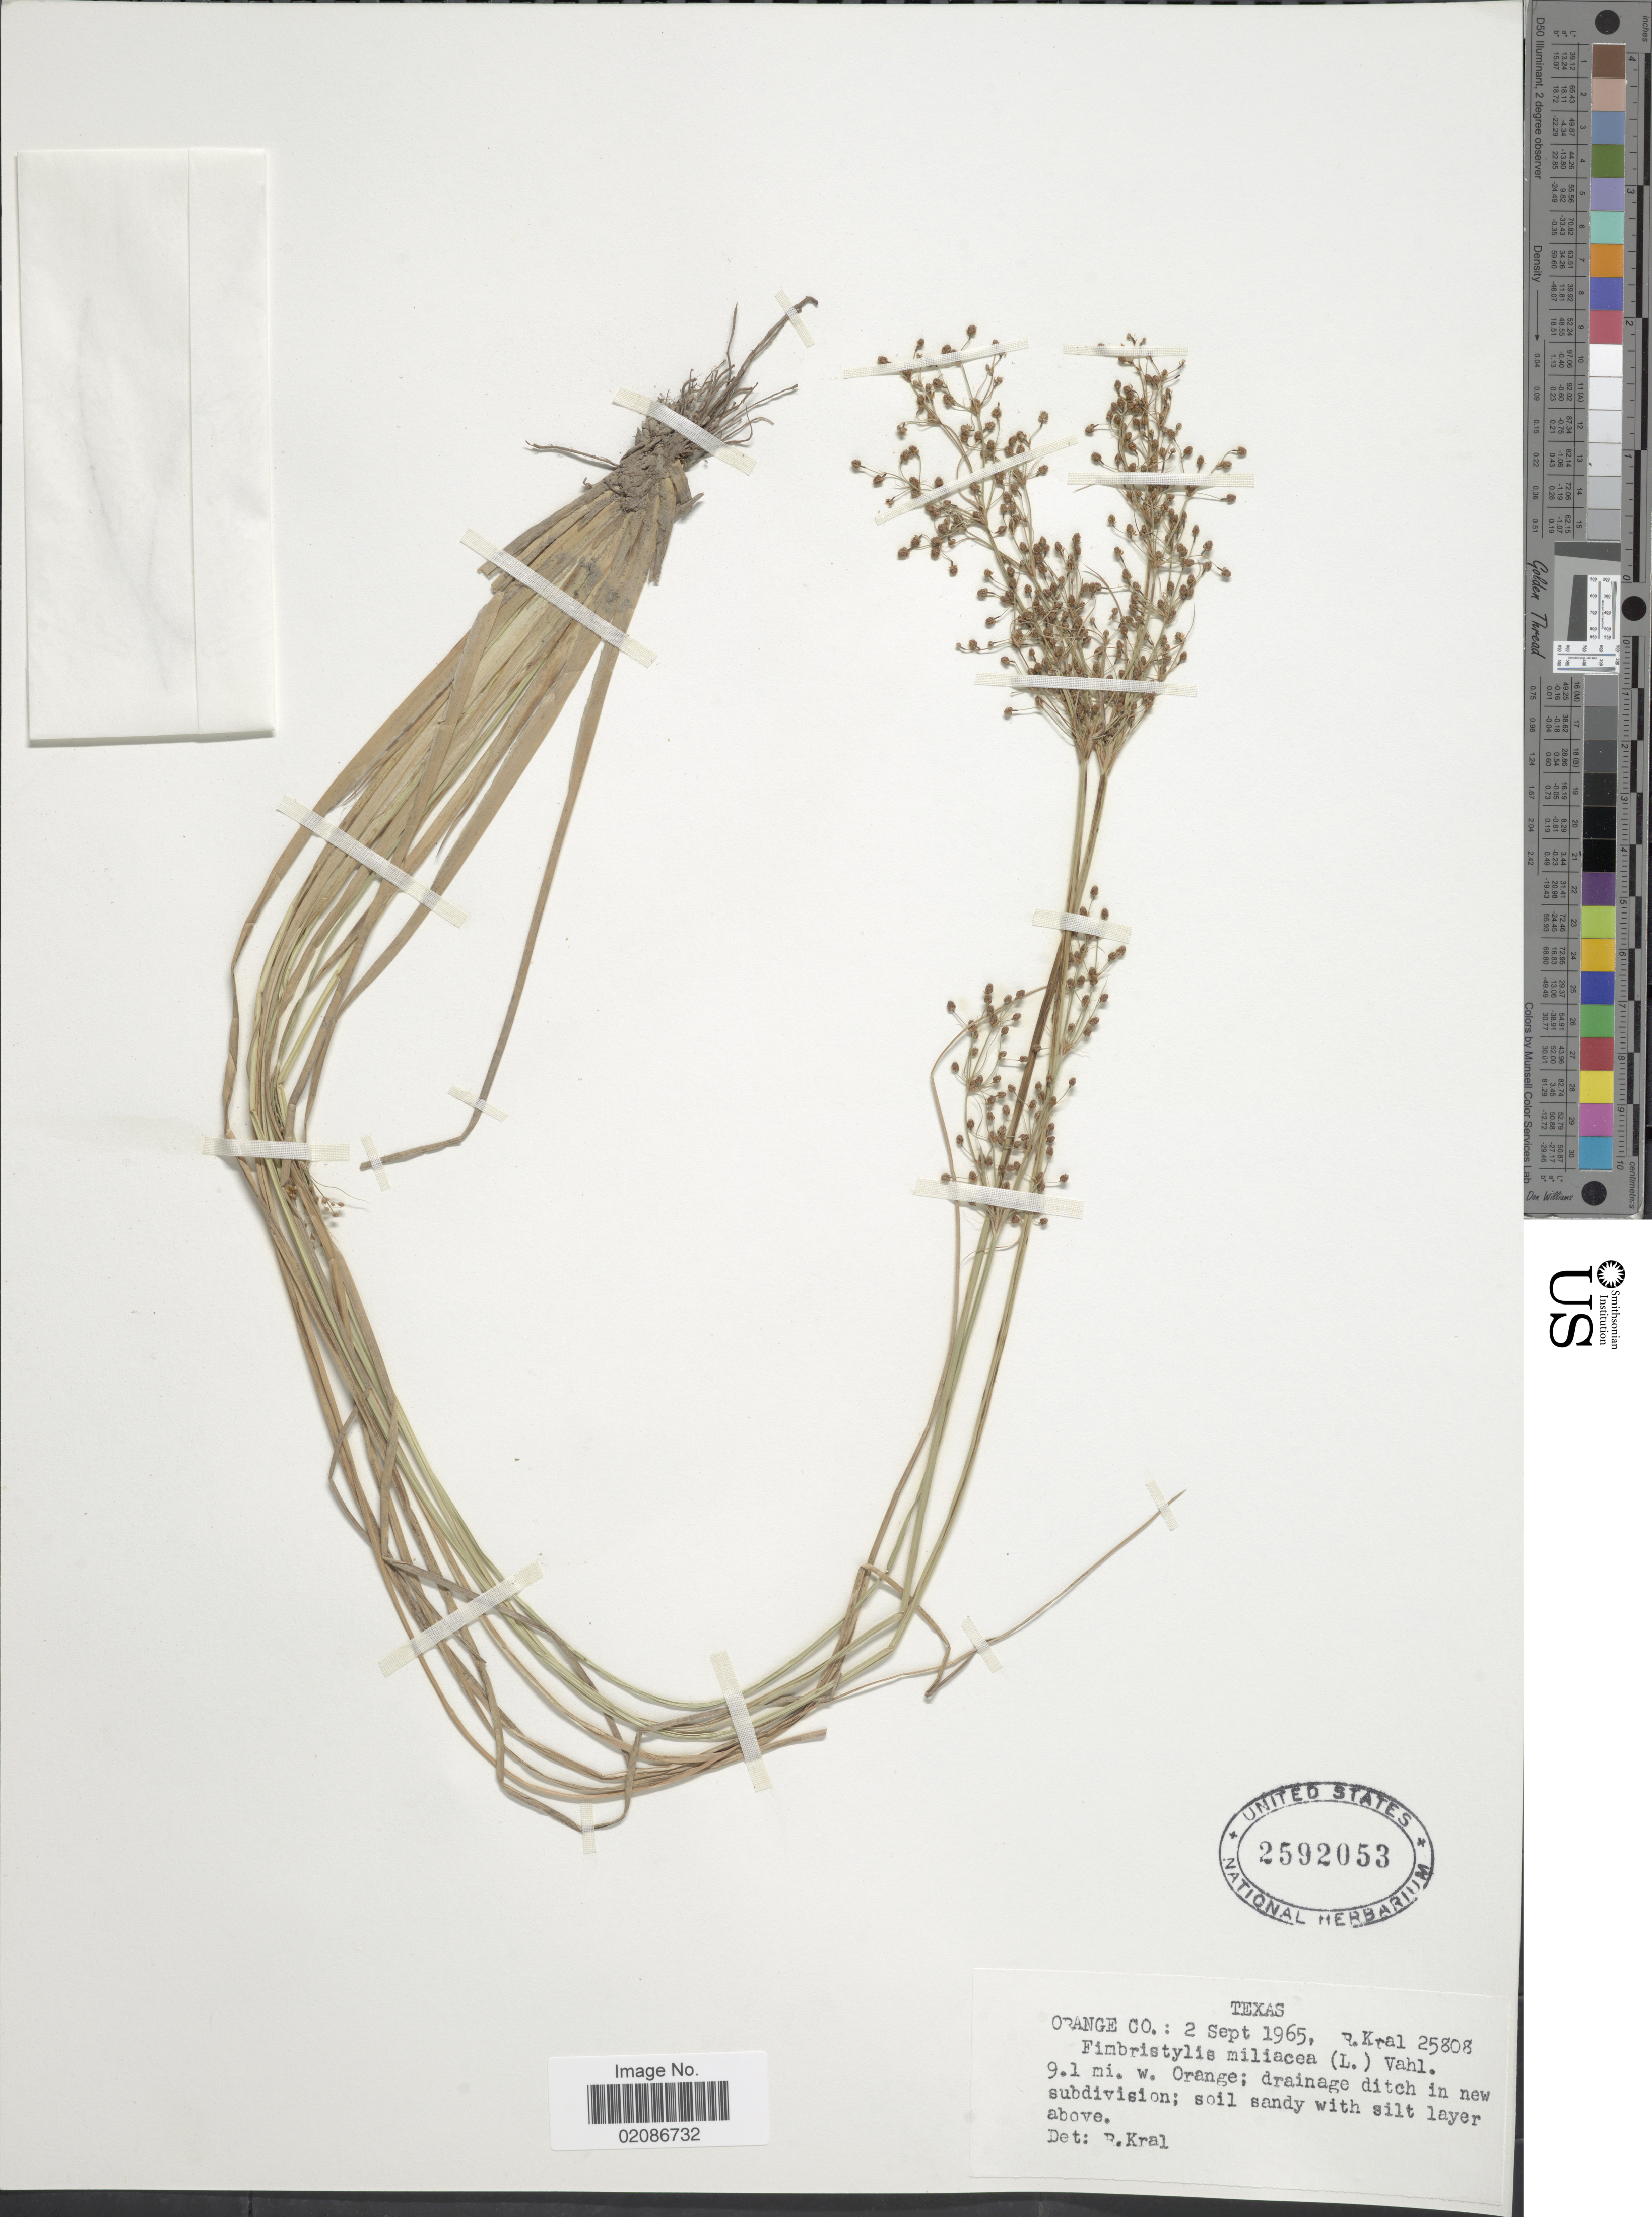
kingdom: Plantae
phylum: Tracheophyta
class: Liliopsida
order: Poales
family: Cyperaceae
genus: Fimbristylis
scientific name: Fimbristylis littoralis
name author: Gaudich.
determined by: Strong, M. T., (US), Smithsonian Institution - National Museum of Natural History (UNITED STATES)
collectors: R. Kral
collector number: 25808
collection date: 1965-09-02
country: United States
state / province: Texas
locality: Orange Co.: 9.1 mi. w. Orange; drainage ditch in new subdivision; soil sandy with silt layer above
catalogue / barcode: US 2592053